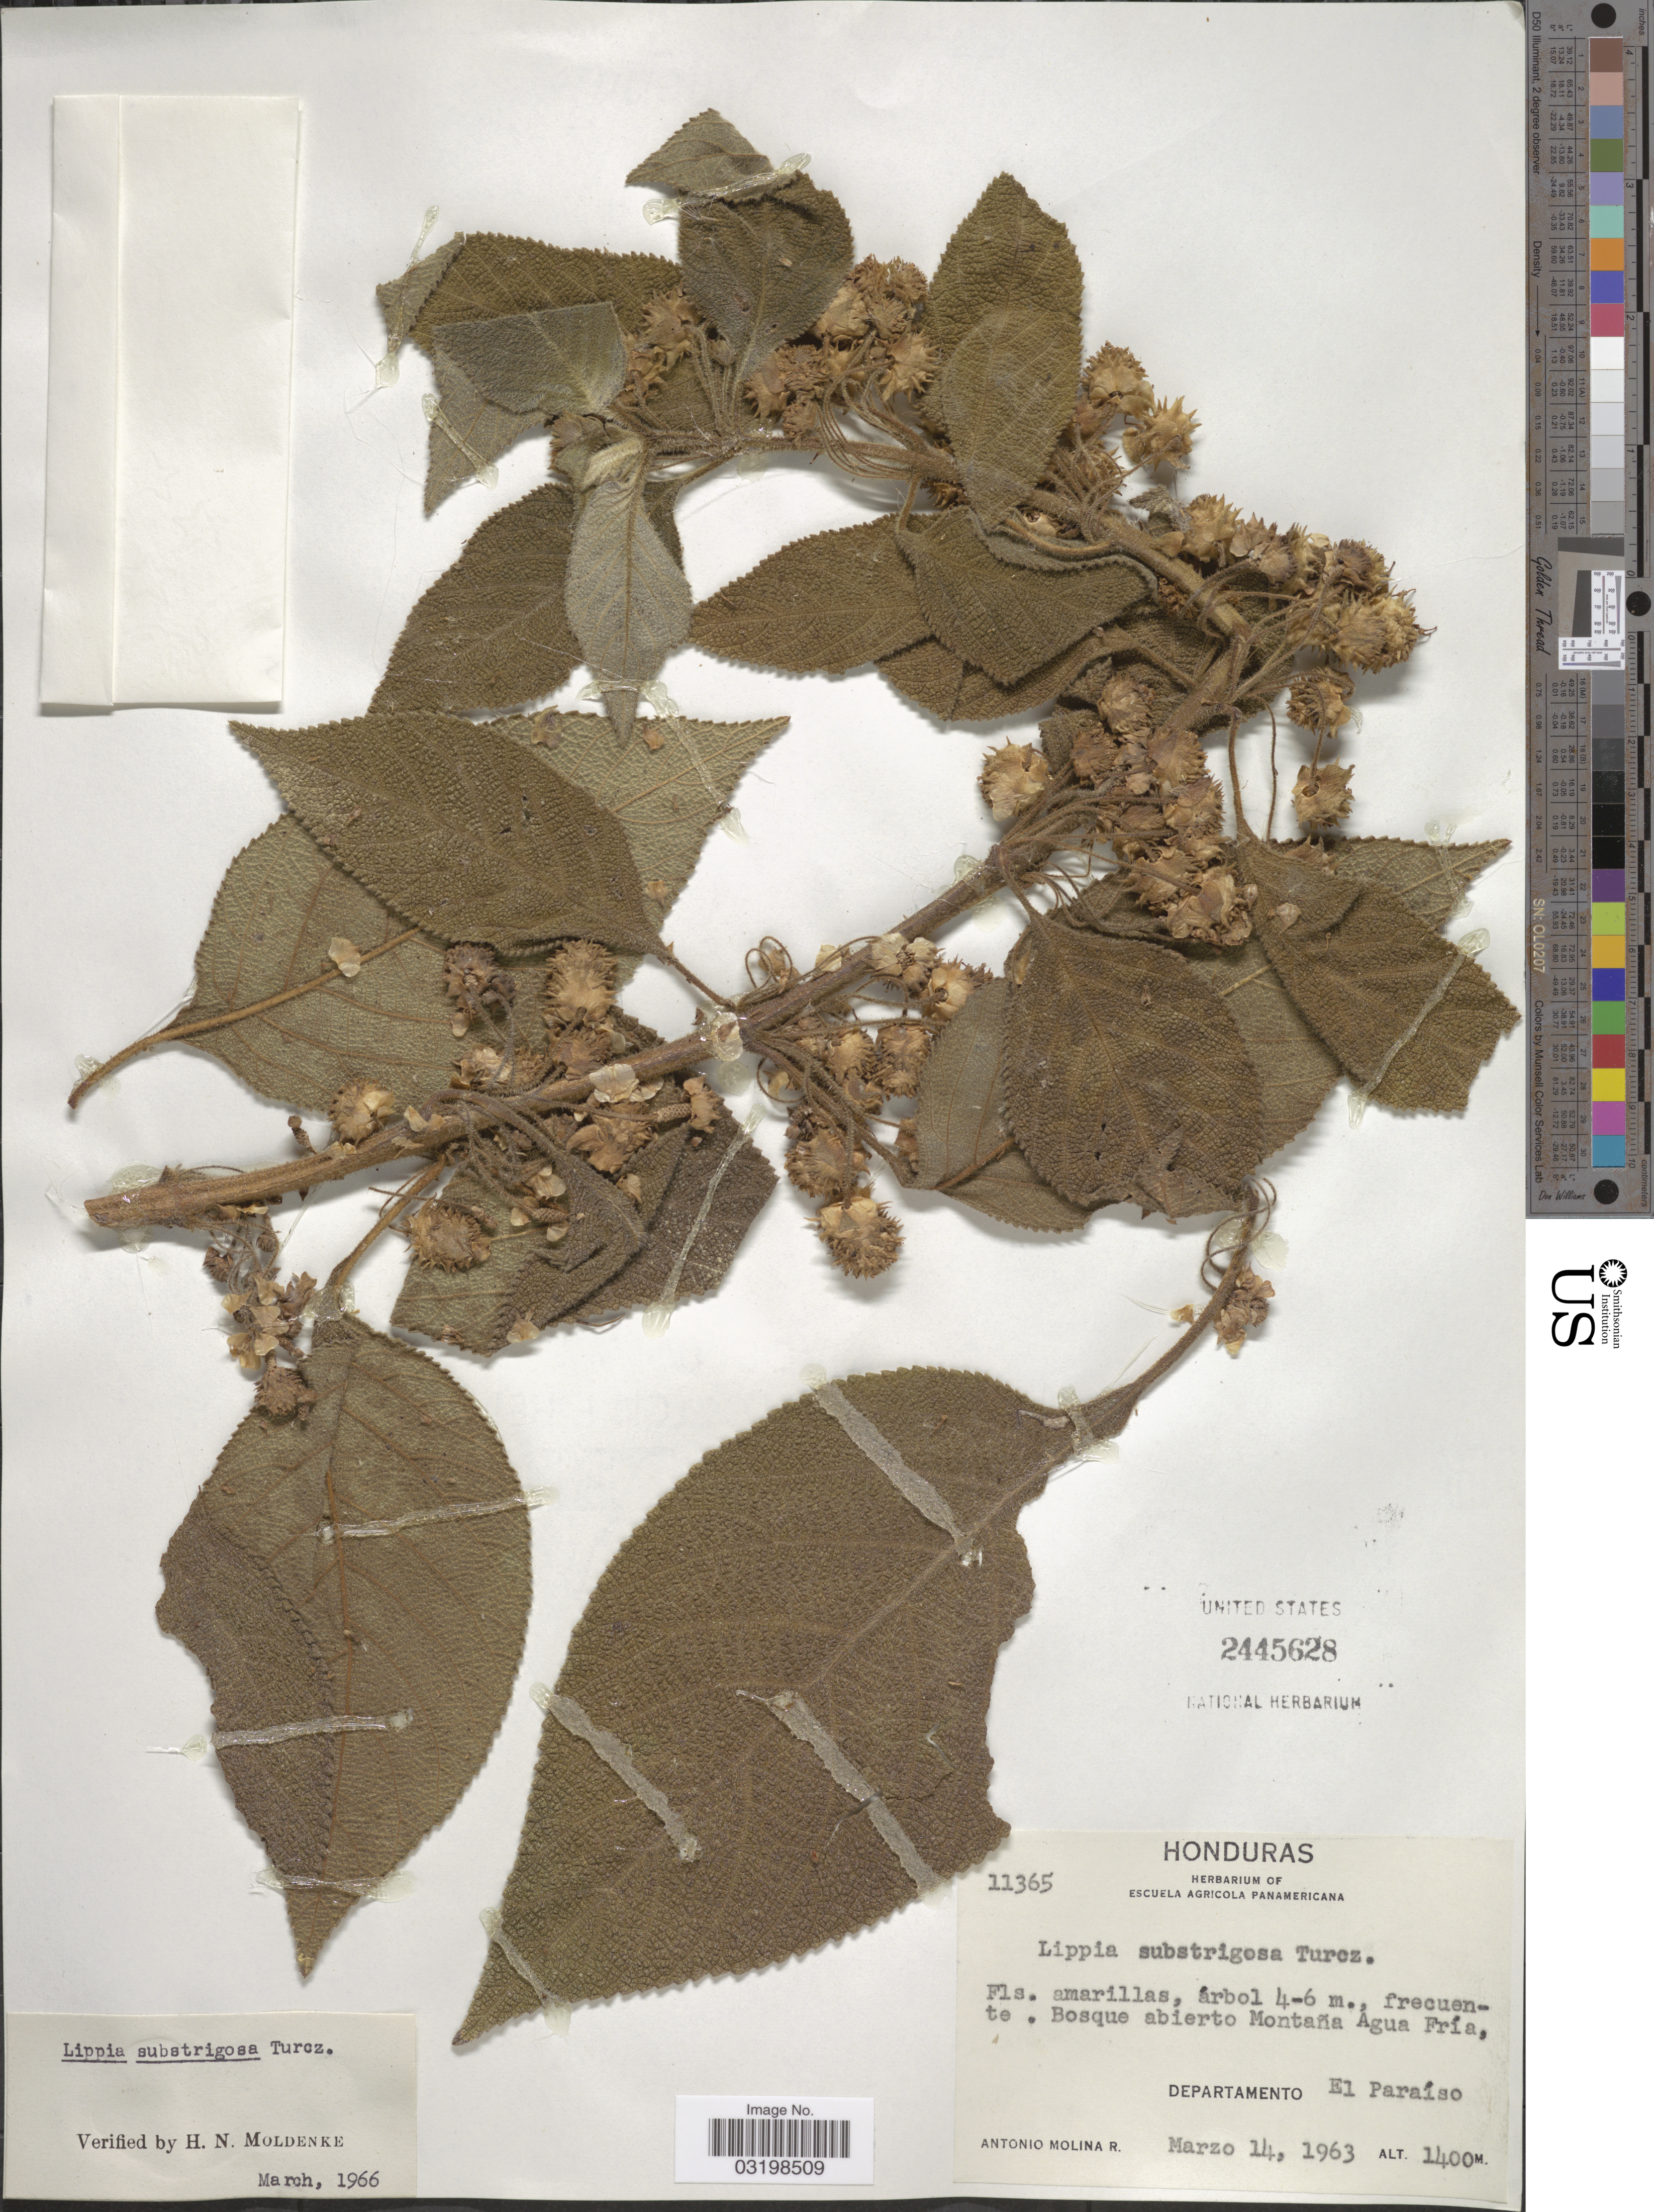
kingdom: Plantae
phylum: Tracheophyta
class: Magnoliopsida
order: Lamiales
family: Verbenaceae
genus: Lippia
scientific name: Lippia umbellata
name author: Cav.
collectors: A. Molina R.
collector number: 11365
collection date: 1963-03-14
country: Honduras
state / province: El Paraíso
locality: Bosque abierto Montaña Agua Fría, Departamento El Paraíso.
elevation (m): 1400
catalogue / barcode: US 2445628